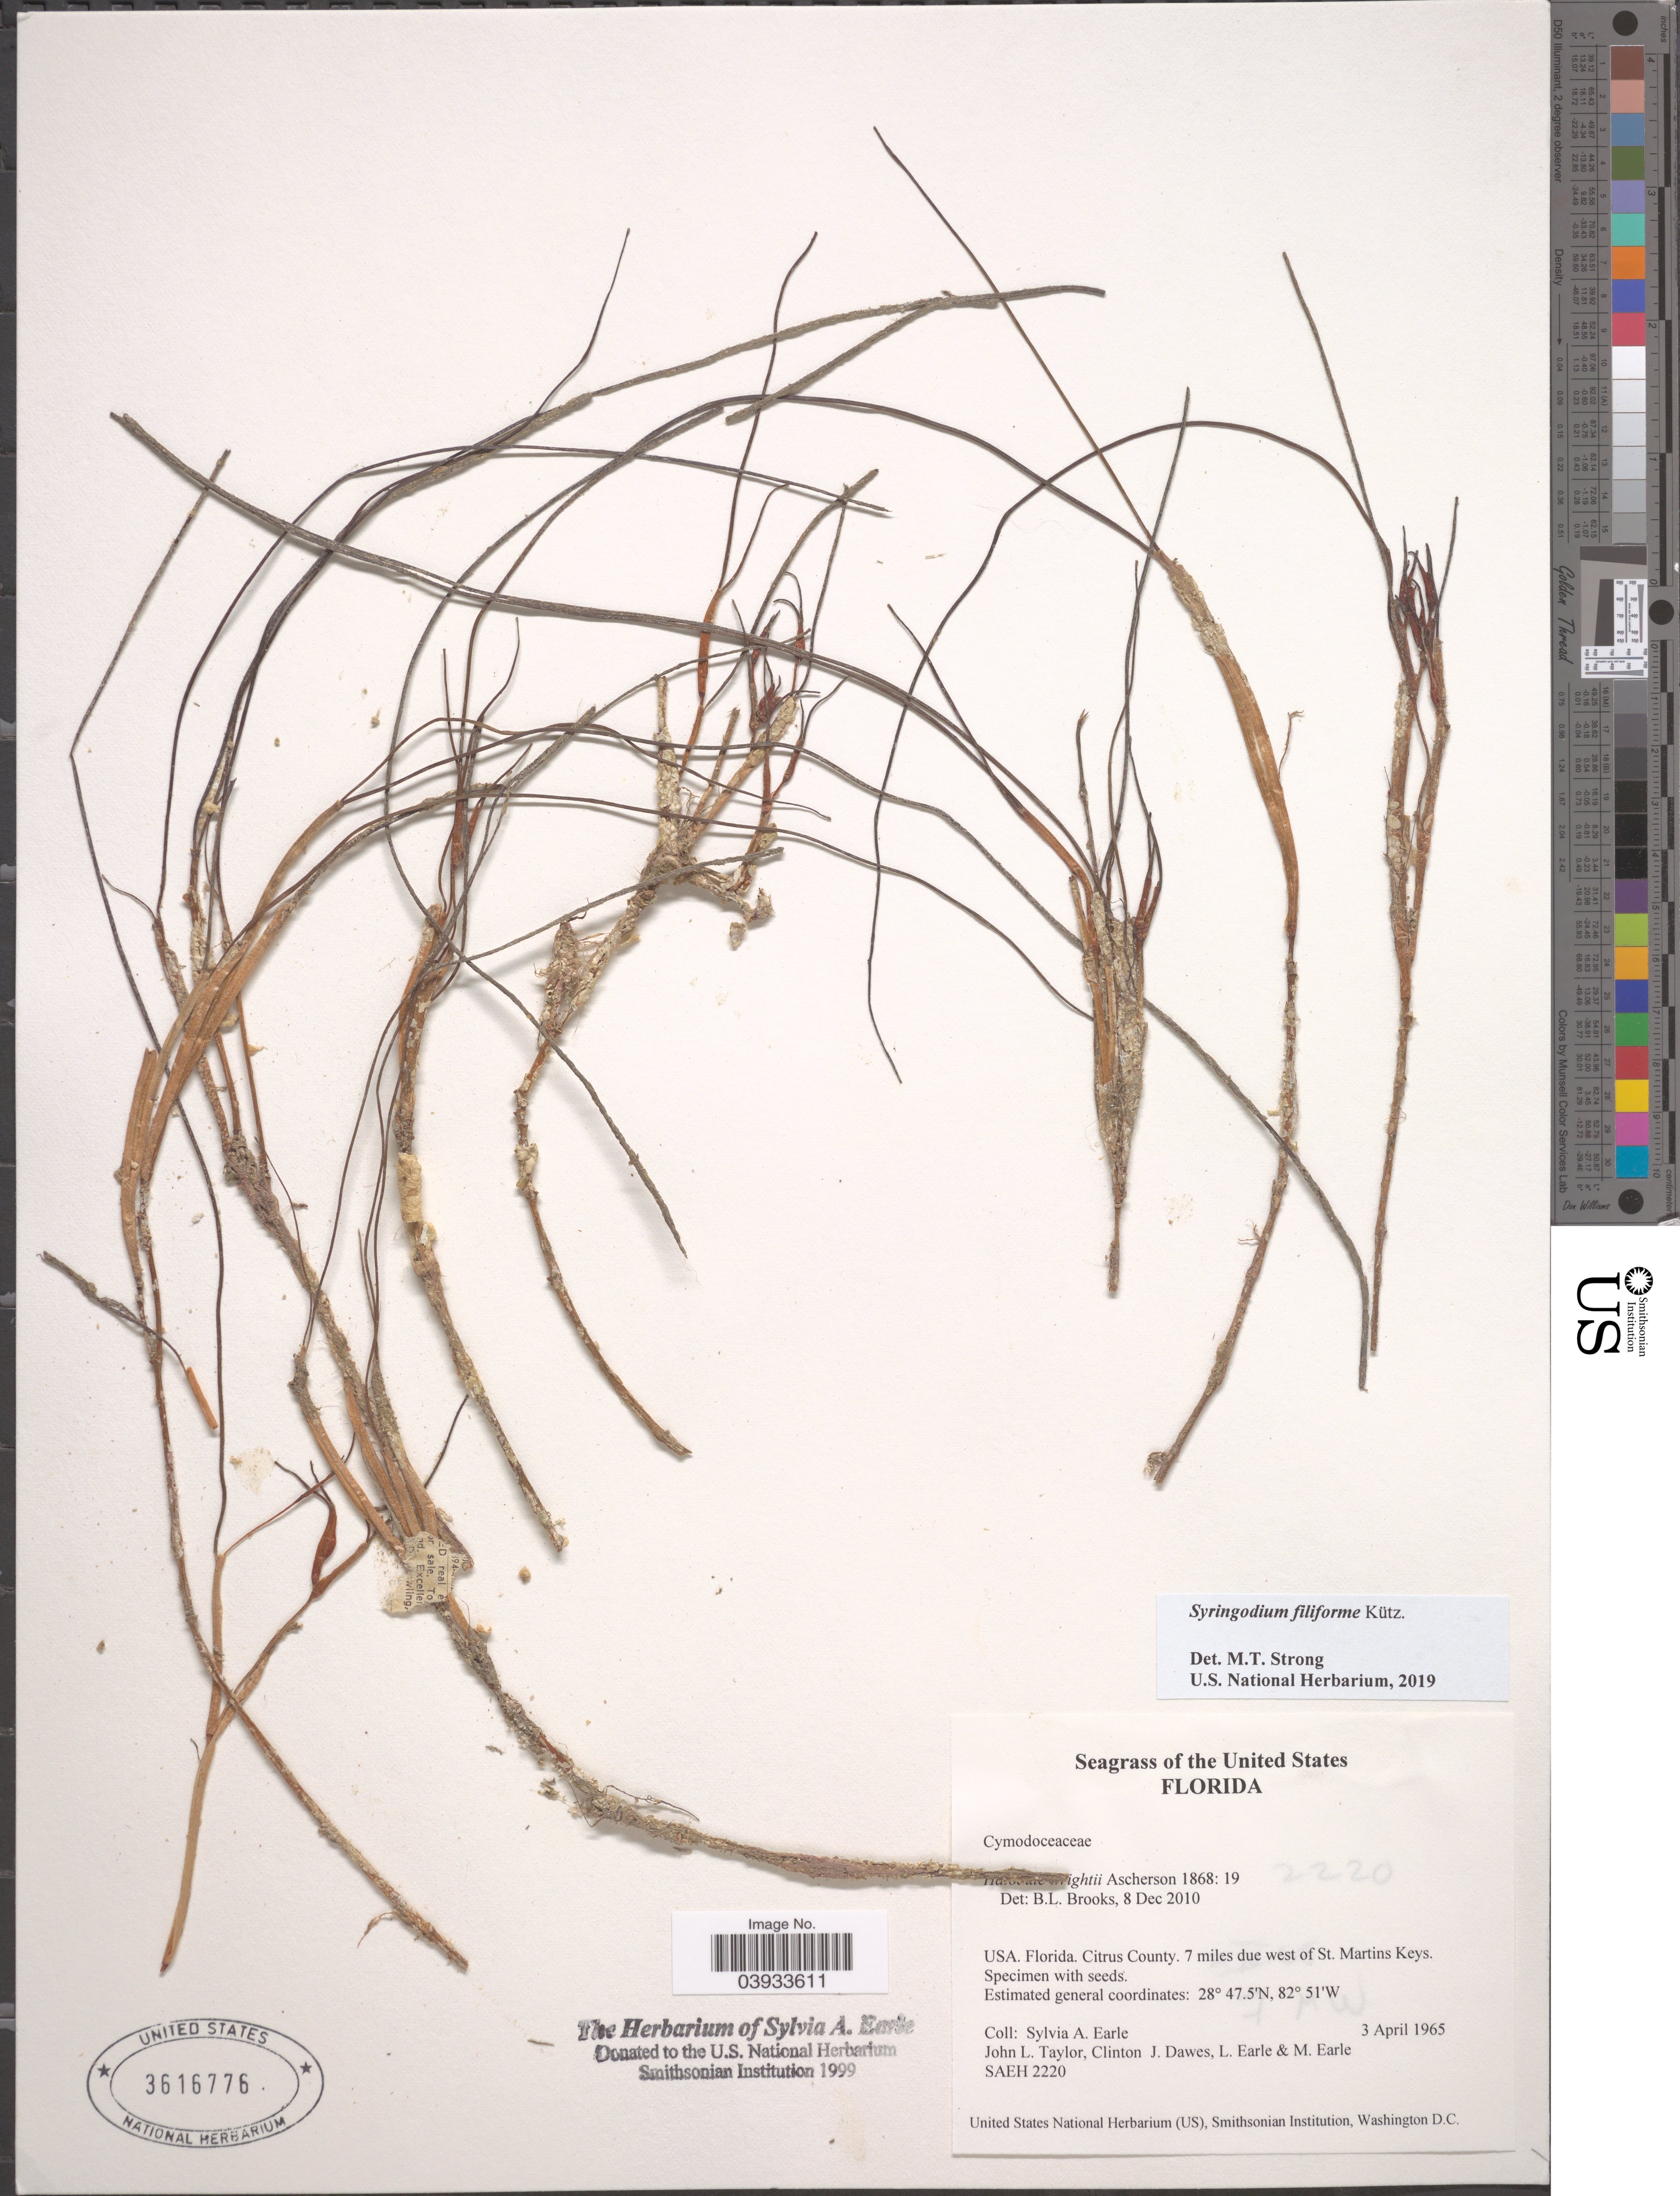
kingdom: Plantae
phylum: Tracheophyta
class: Liliopsida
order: Alismatales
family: Cymodoceaceae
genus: Syringodium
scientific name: Syringodium filiforme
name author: Kütz.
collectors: S. A. Earle, J. L. Taylor, C. Dawes, L. Earle & M. Earle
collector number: SAEH2220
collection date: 1965-04-03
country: United States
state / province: Florida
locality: Citrus County. 7 miles due west of St. Martins Keys.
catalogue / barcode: US 3616776